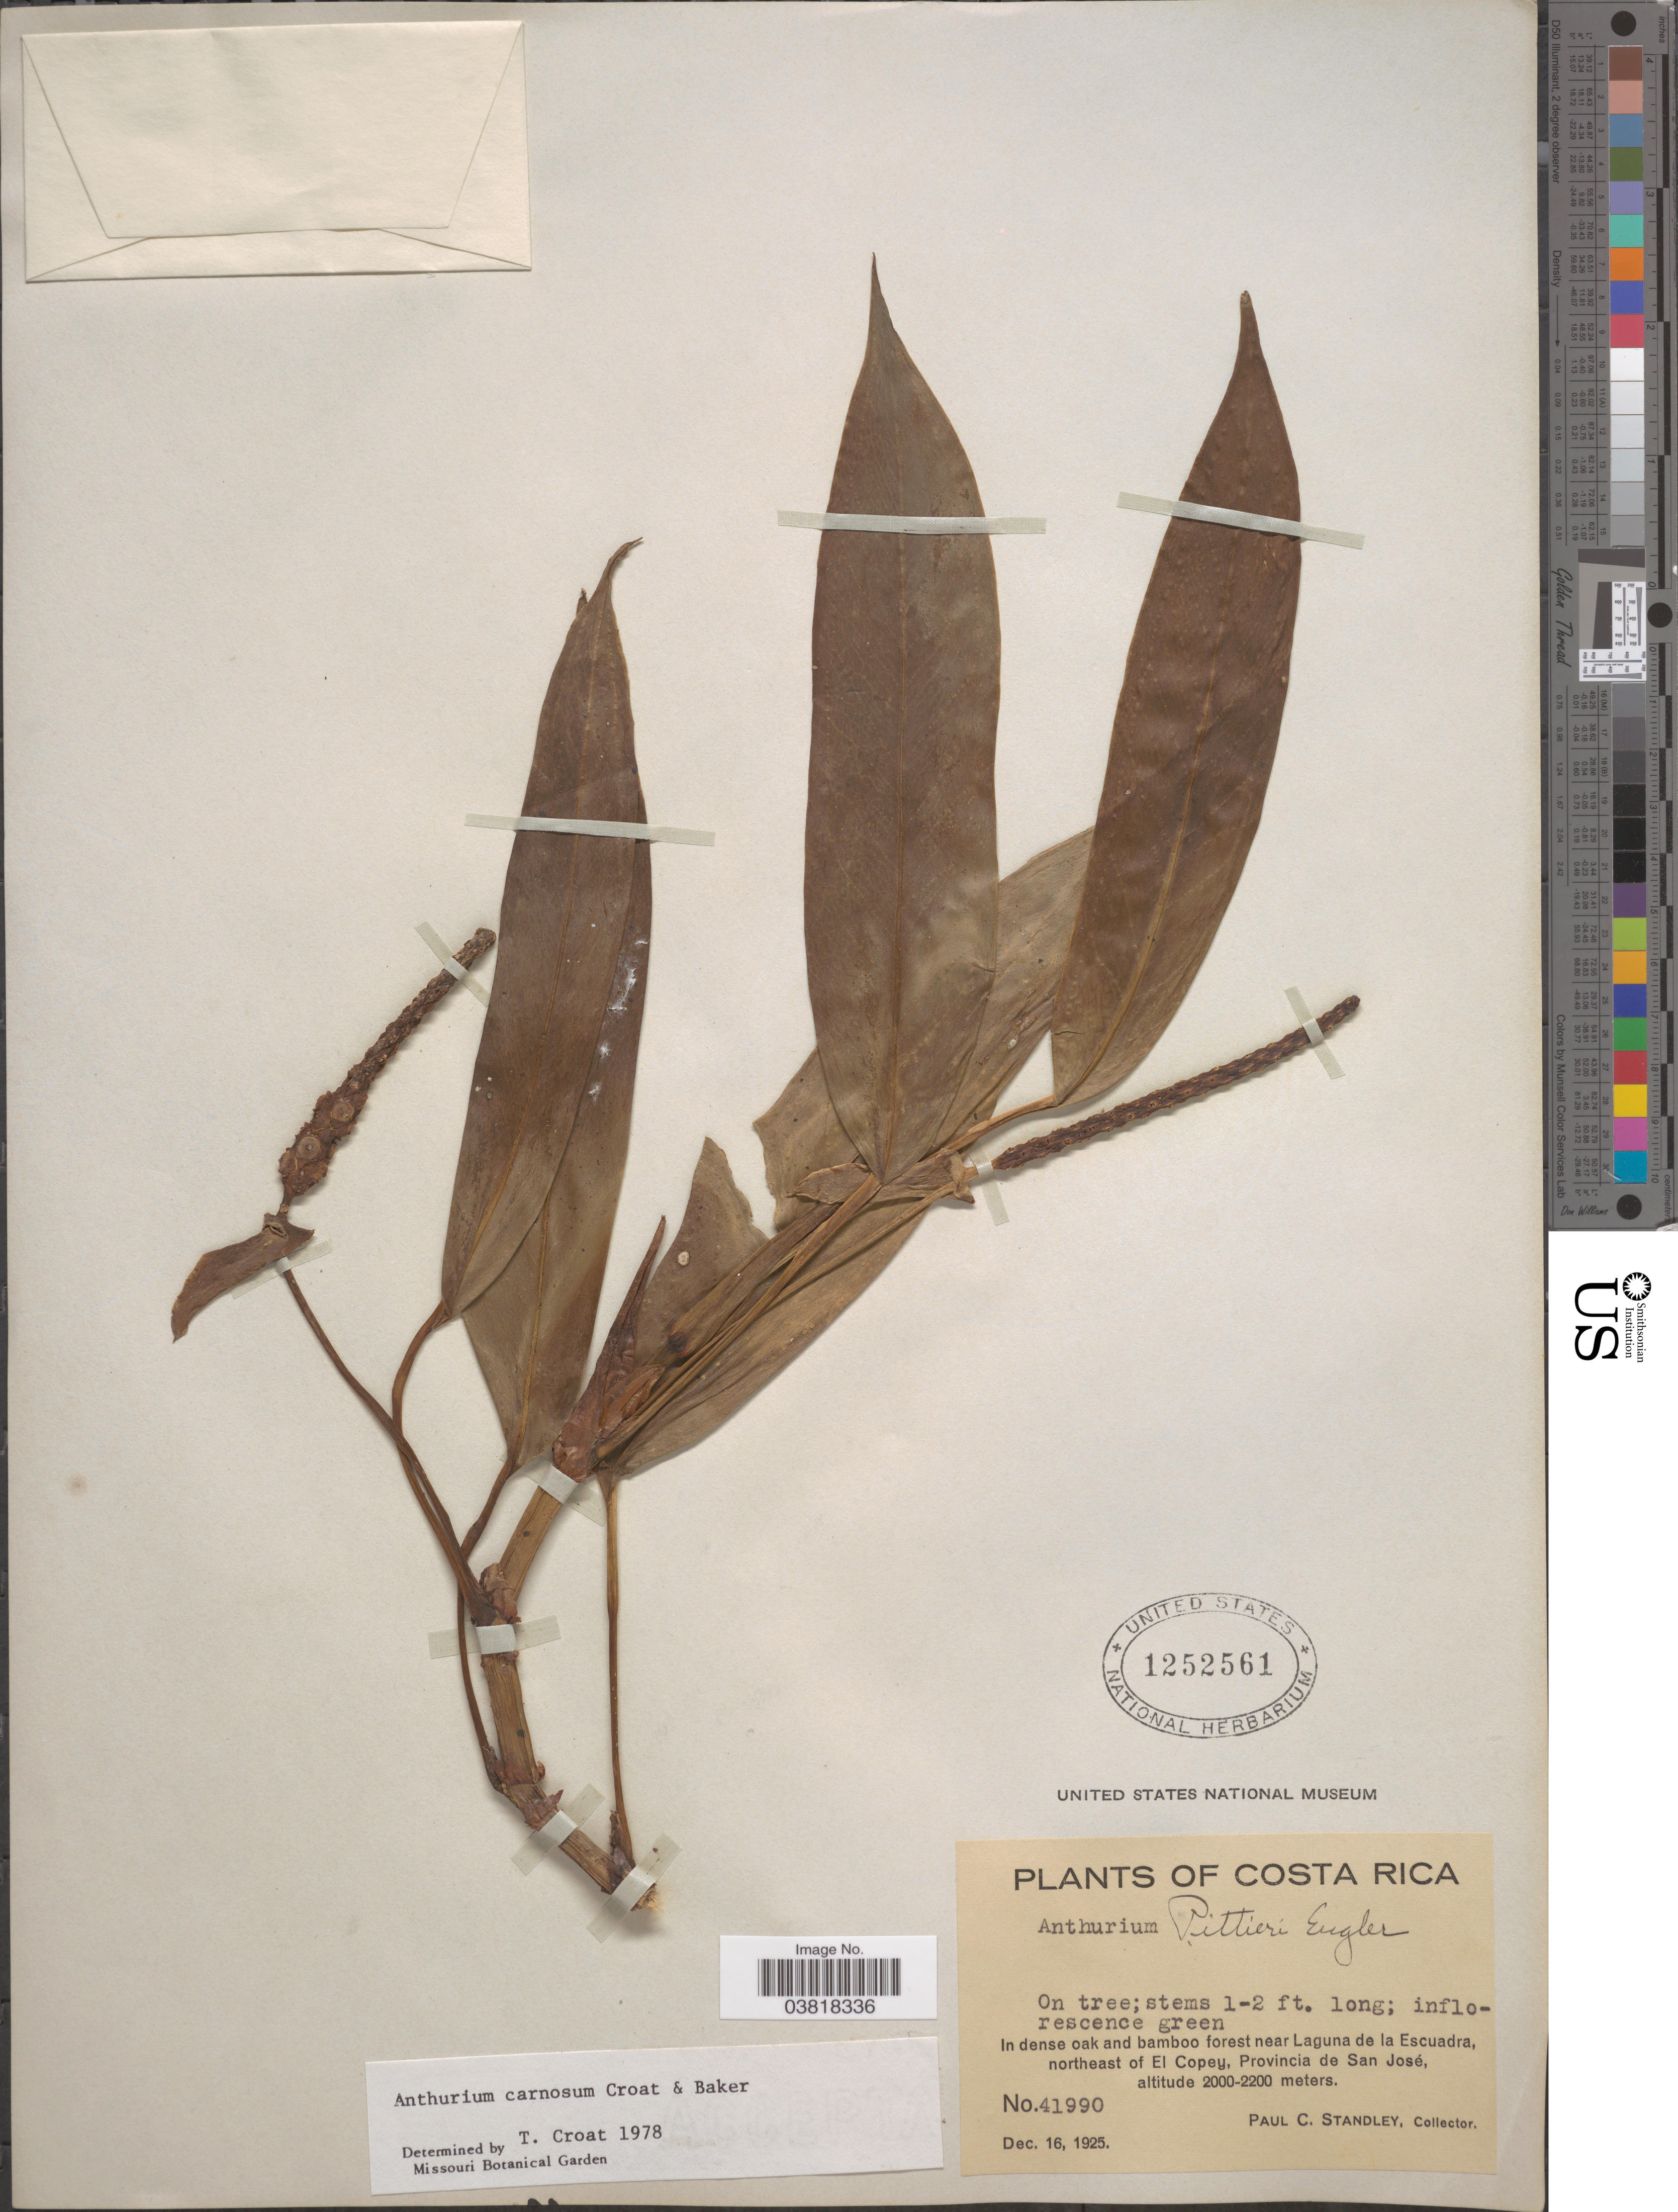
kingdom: Plantae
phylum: Tracheophyta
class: Liliopsida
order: Alismatales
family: Araceae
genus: Anthurium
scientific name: Anthurium carnosum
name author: Croat & R.A. Baker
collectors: P. C. Standley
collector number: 41990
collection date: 1925-12-16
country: Costa Rica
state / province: San José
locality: In dense oak and bamboo forest near Laguna de la Escuadra, northeast of El Copey.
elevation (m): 2000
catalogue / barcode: US 1252561